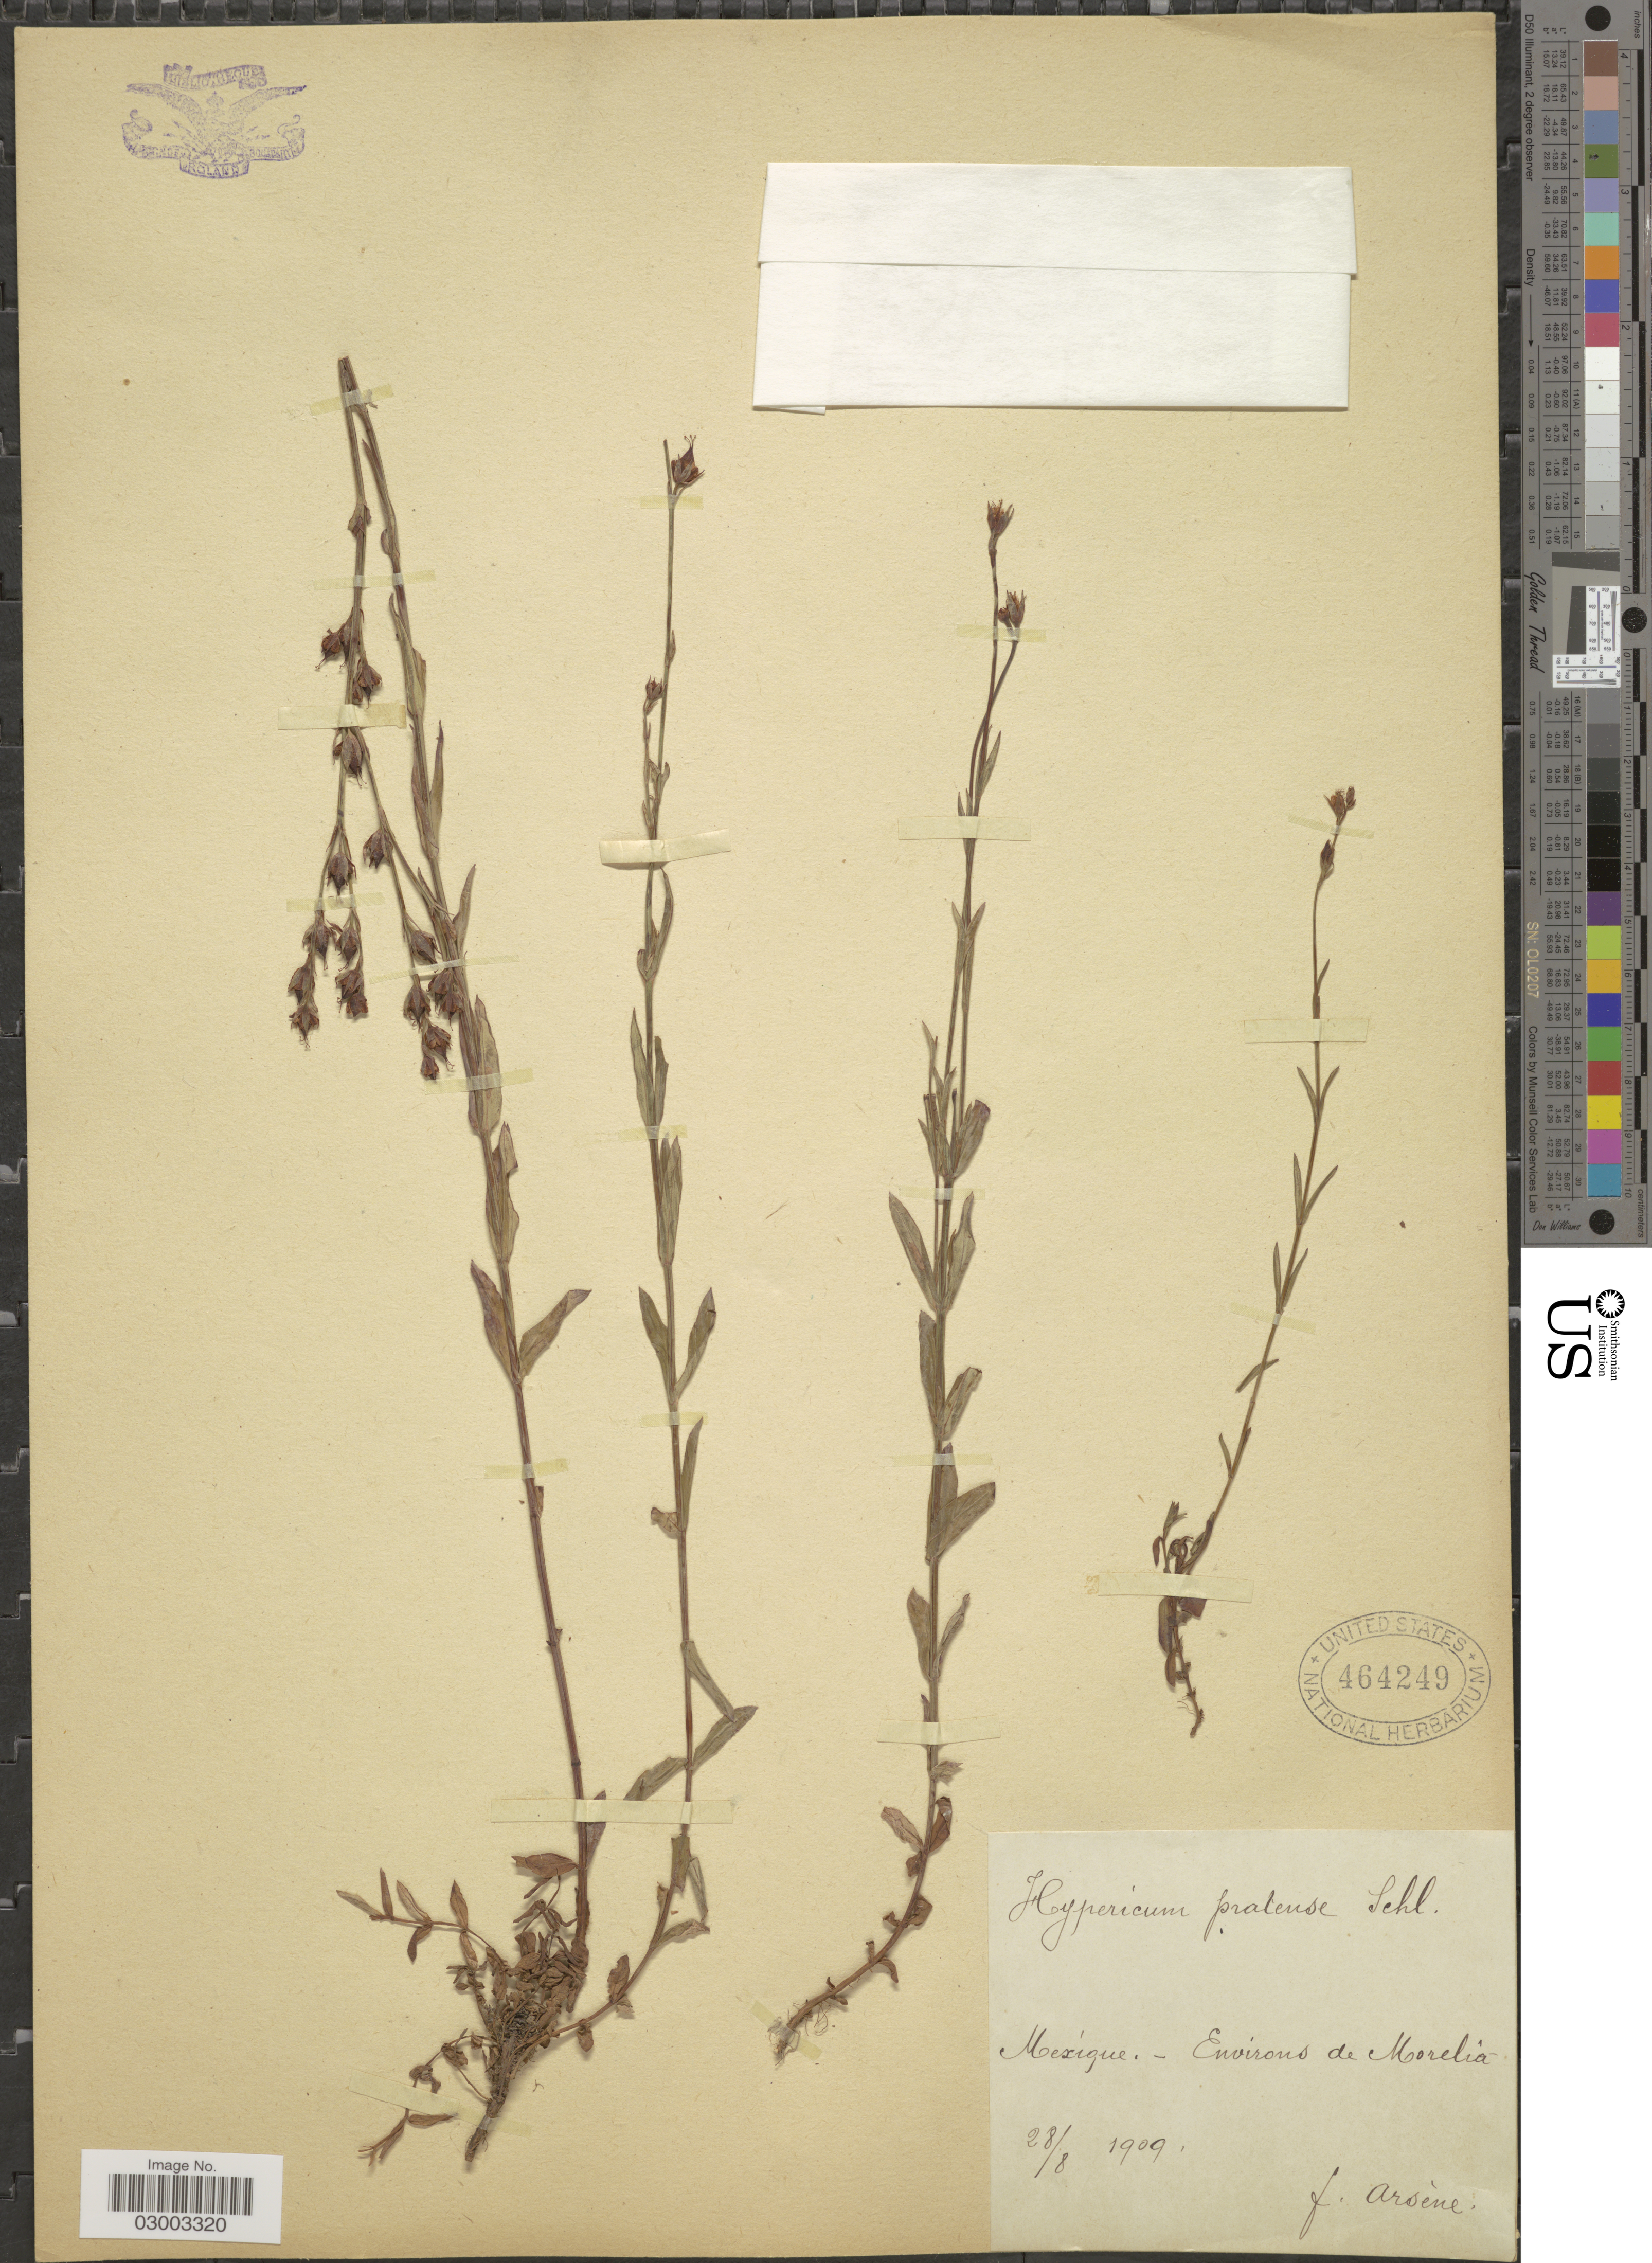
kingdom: Plantae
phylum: Tracheophyta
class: Magnoliopsida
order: Malpighiales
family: Hypericaceae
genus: Hypericum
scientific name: Hypericum pratense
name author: Schltdl. & Cham.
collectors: F. Arsène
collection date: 1909-08-28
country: Mexico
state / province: Michoacán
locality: Environs de Morelia.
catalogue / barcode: US 464249